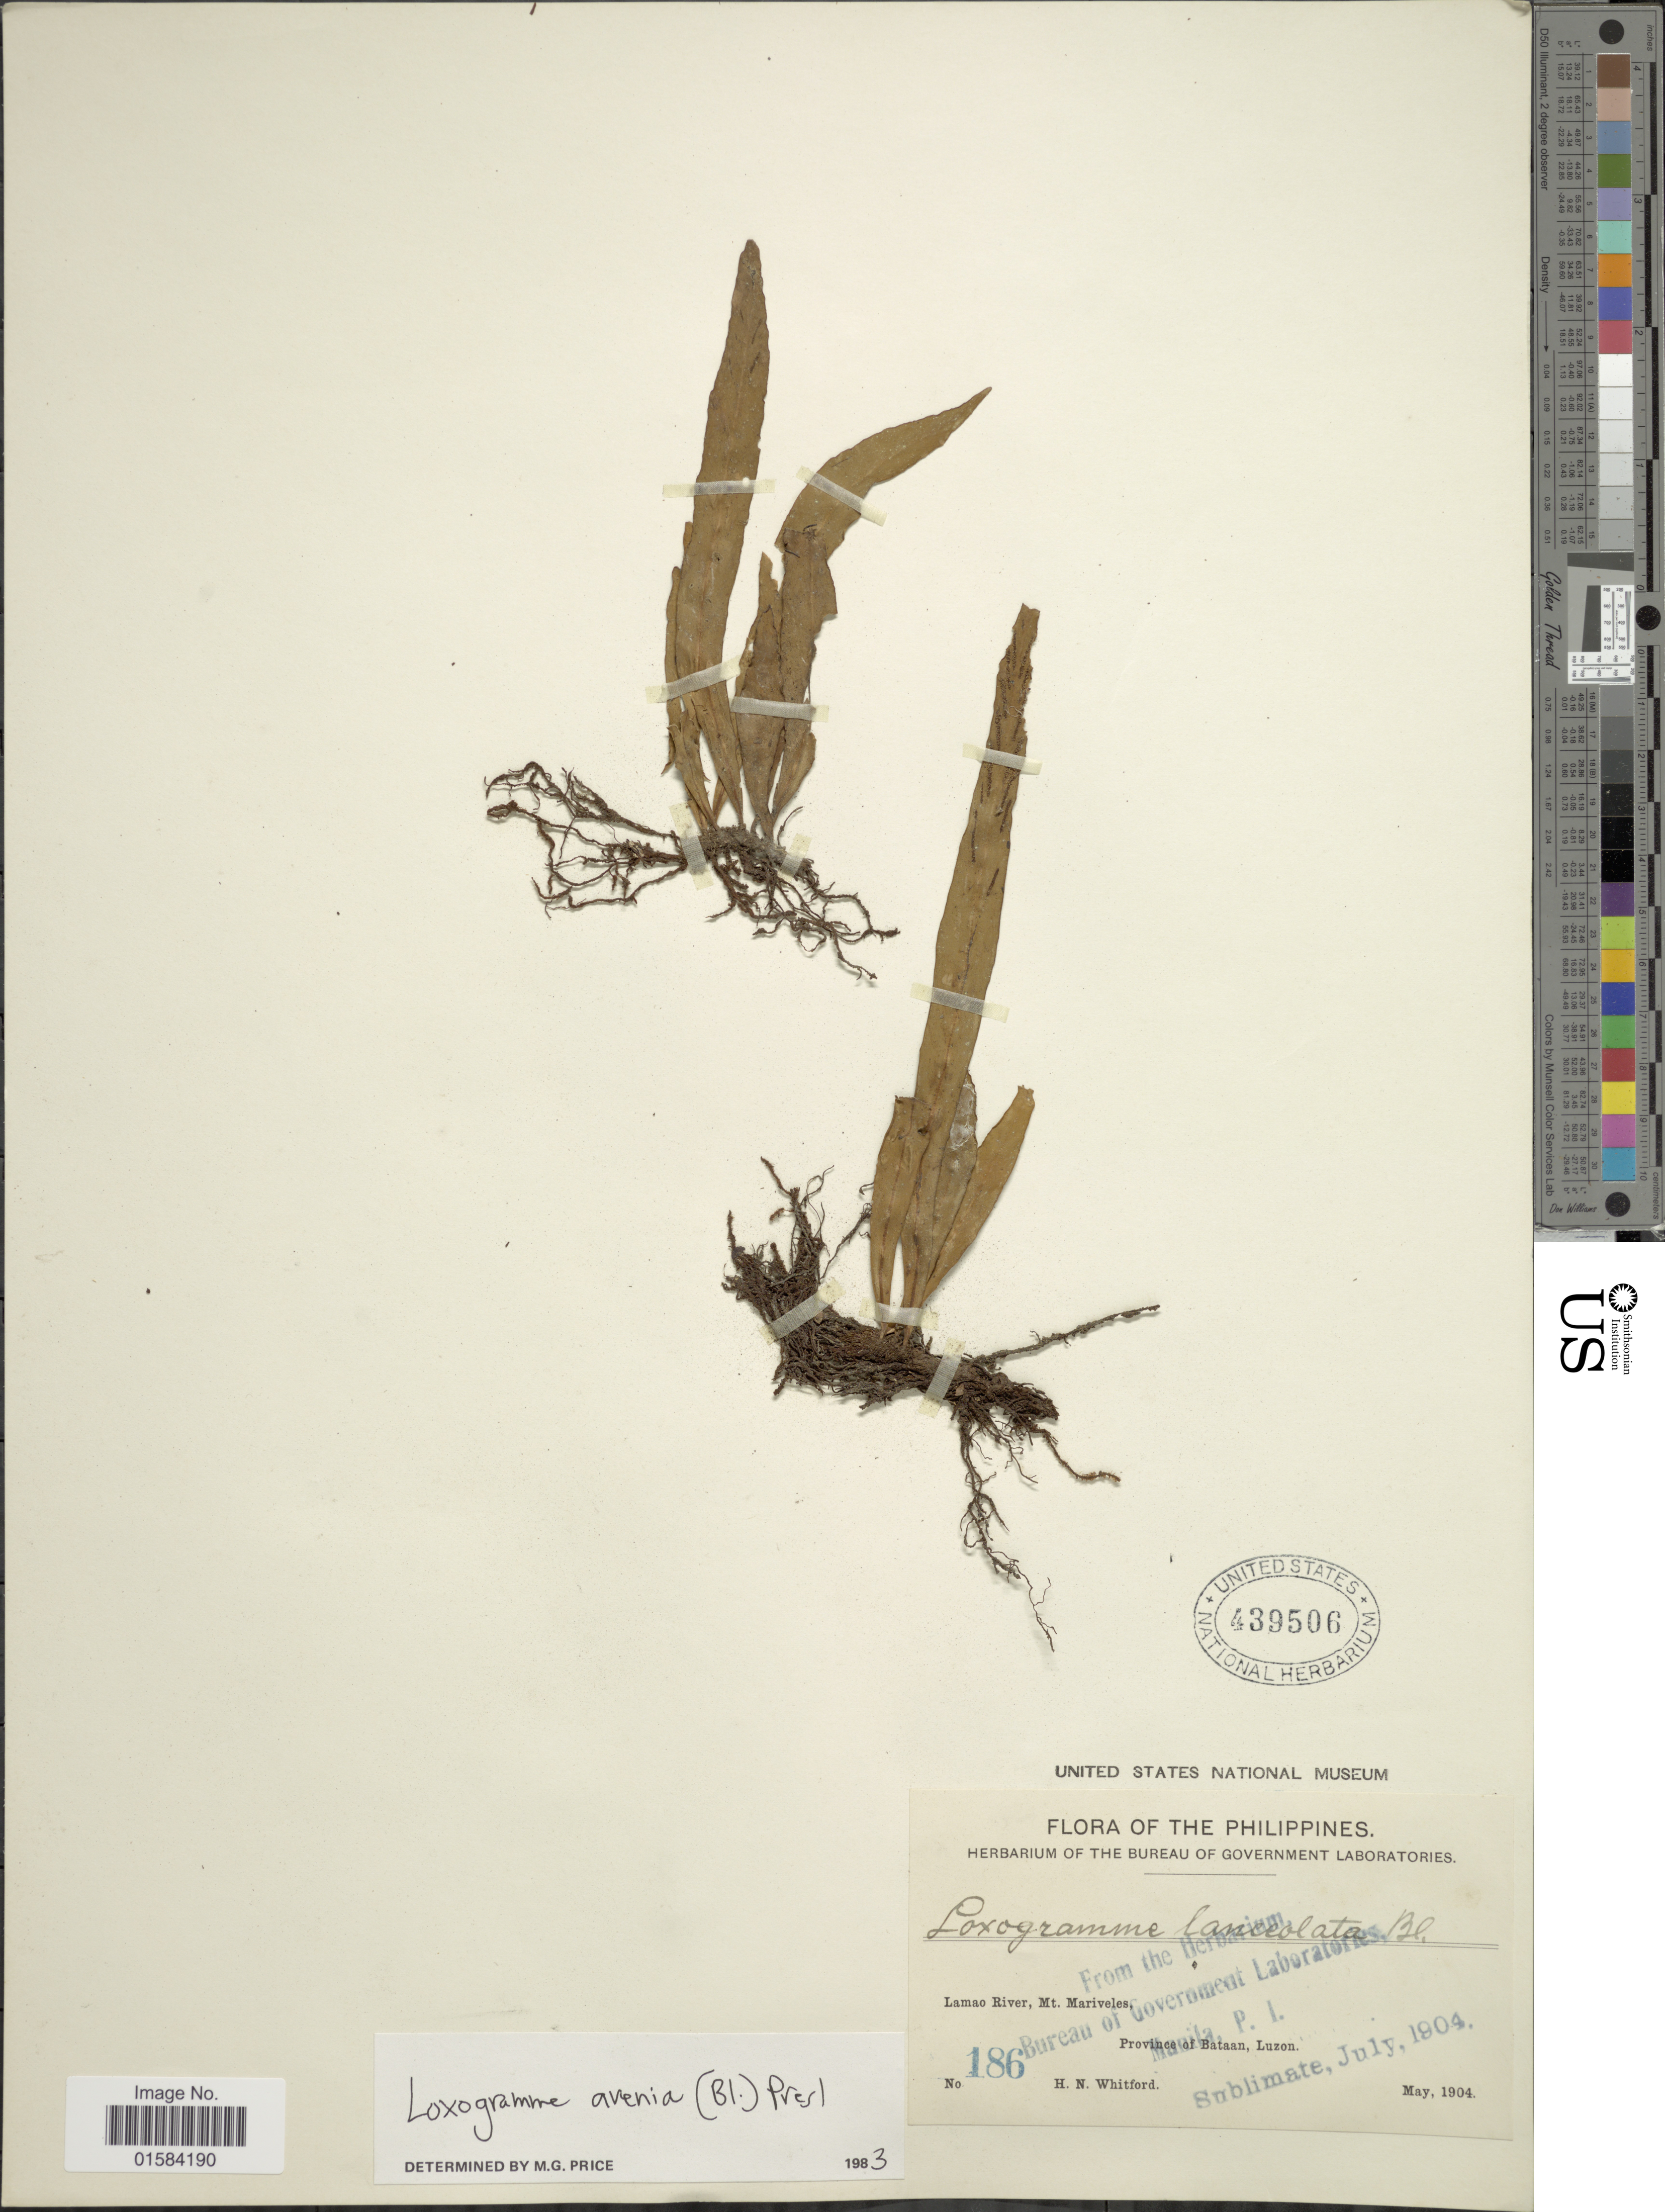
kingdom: Plantae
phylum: Tracheophyta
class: Polypodiopsida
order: Polypodiales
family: Polypodiaceae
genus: Loxogramme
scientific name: Loxogramme avenia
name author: (Blume) C. Presl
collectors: H. N. Whitford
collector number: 186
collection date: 1904-05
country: Philippines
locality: Lamao River, Mt Marivels, Province of Bataan, Luzon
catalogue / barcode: US 439506